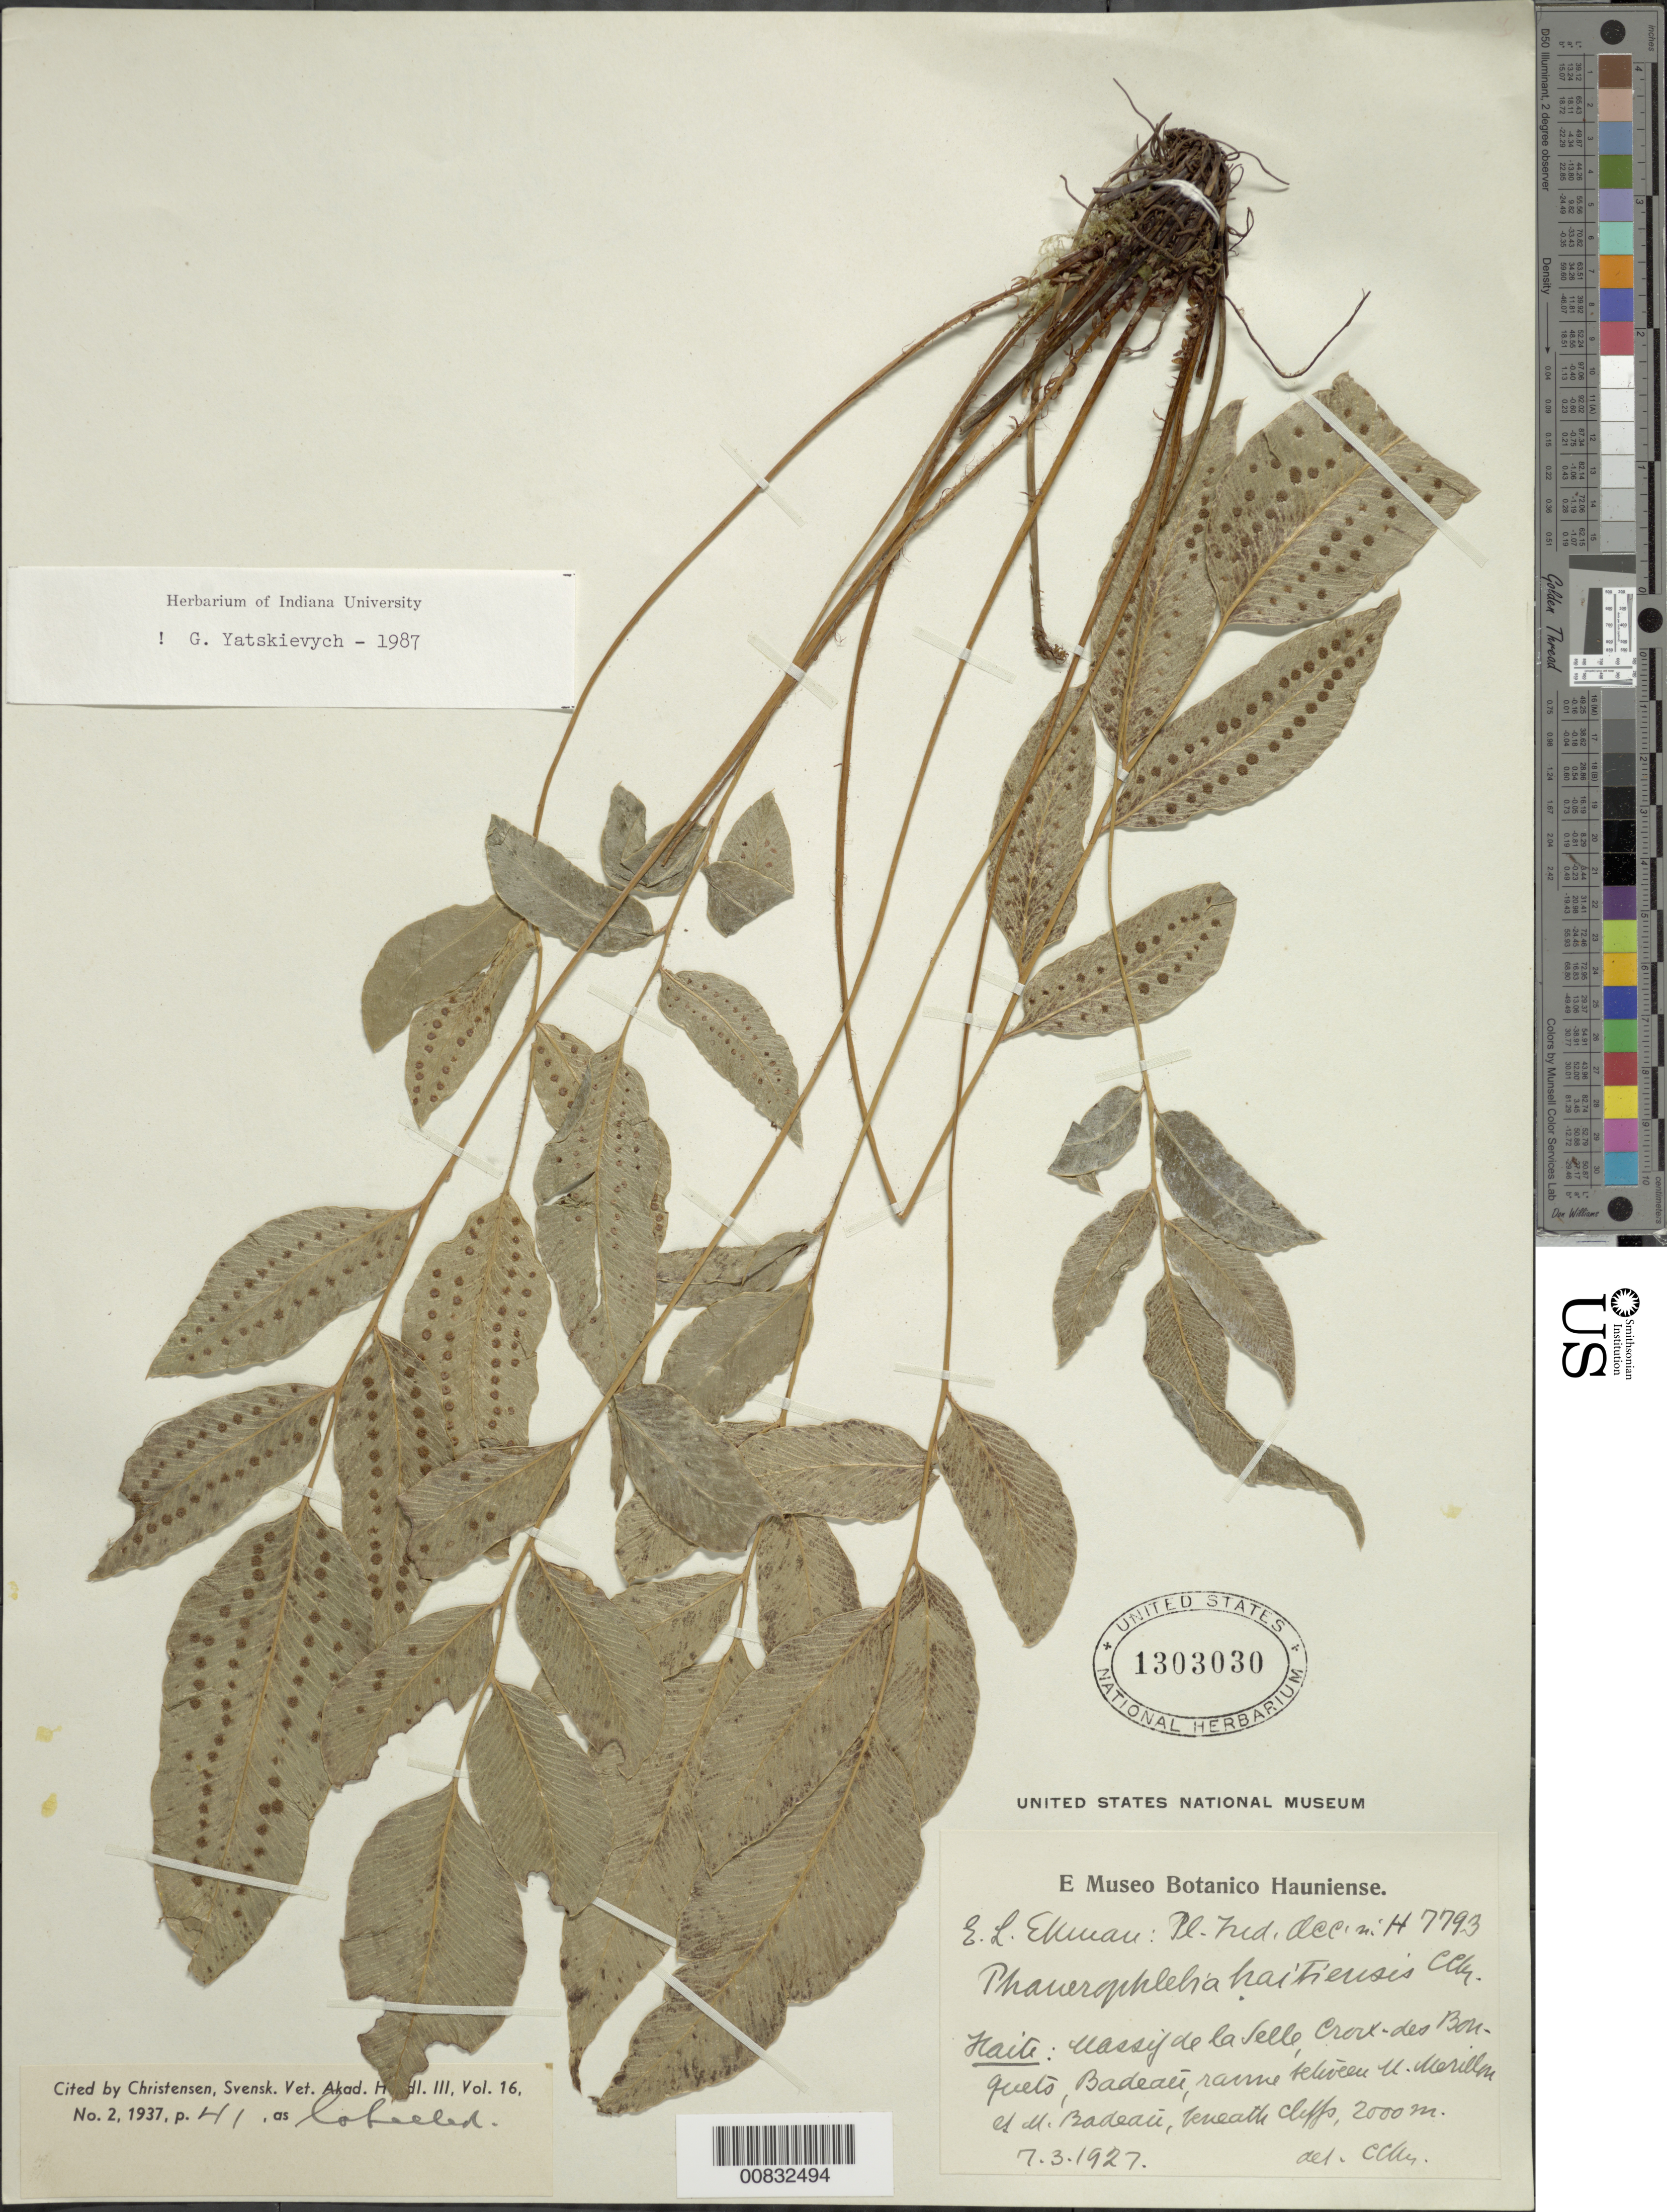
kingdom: Plantae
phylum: Tracheophyta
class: Polypodiopsida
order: Polypodiales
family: Dryopteridaceae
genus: Phanerophlebia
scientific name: Phanerophlebia haitiensis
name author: C. Chr.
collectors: E. L. Ekman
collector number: H 7793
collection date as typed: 07 Mar 1927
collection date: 1927-03-07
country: Haiti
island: Hispaniola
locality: Massif de la Selle, Croix des Bouquets, Badeaú, entre M. Merillon et M. Badeaú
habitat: Ravine, beneath cliffs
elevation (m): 2000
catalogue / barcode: US 1303030